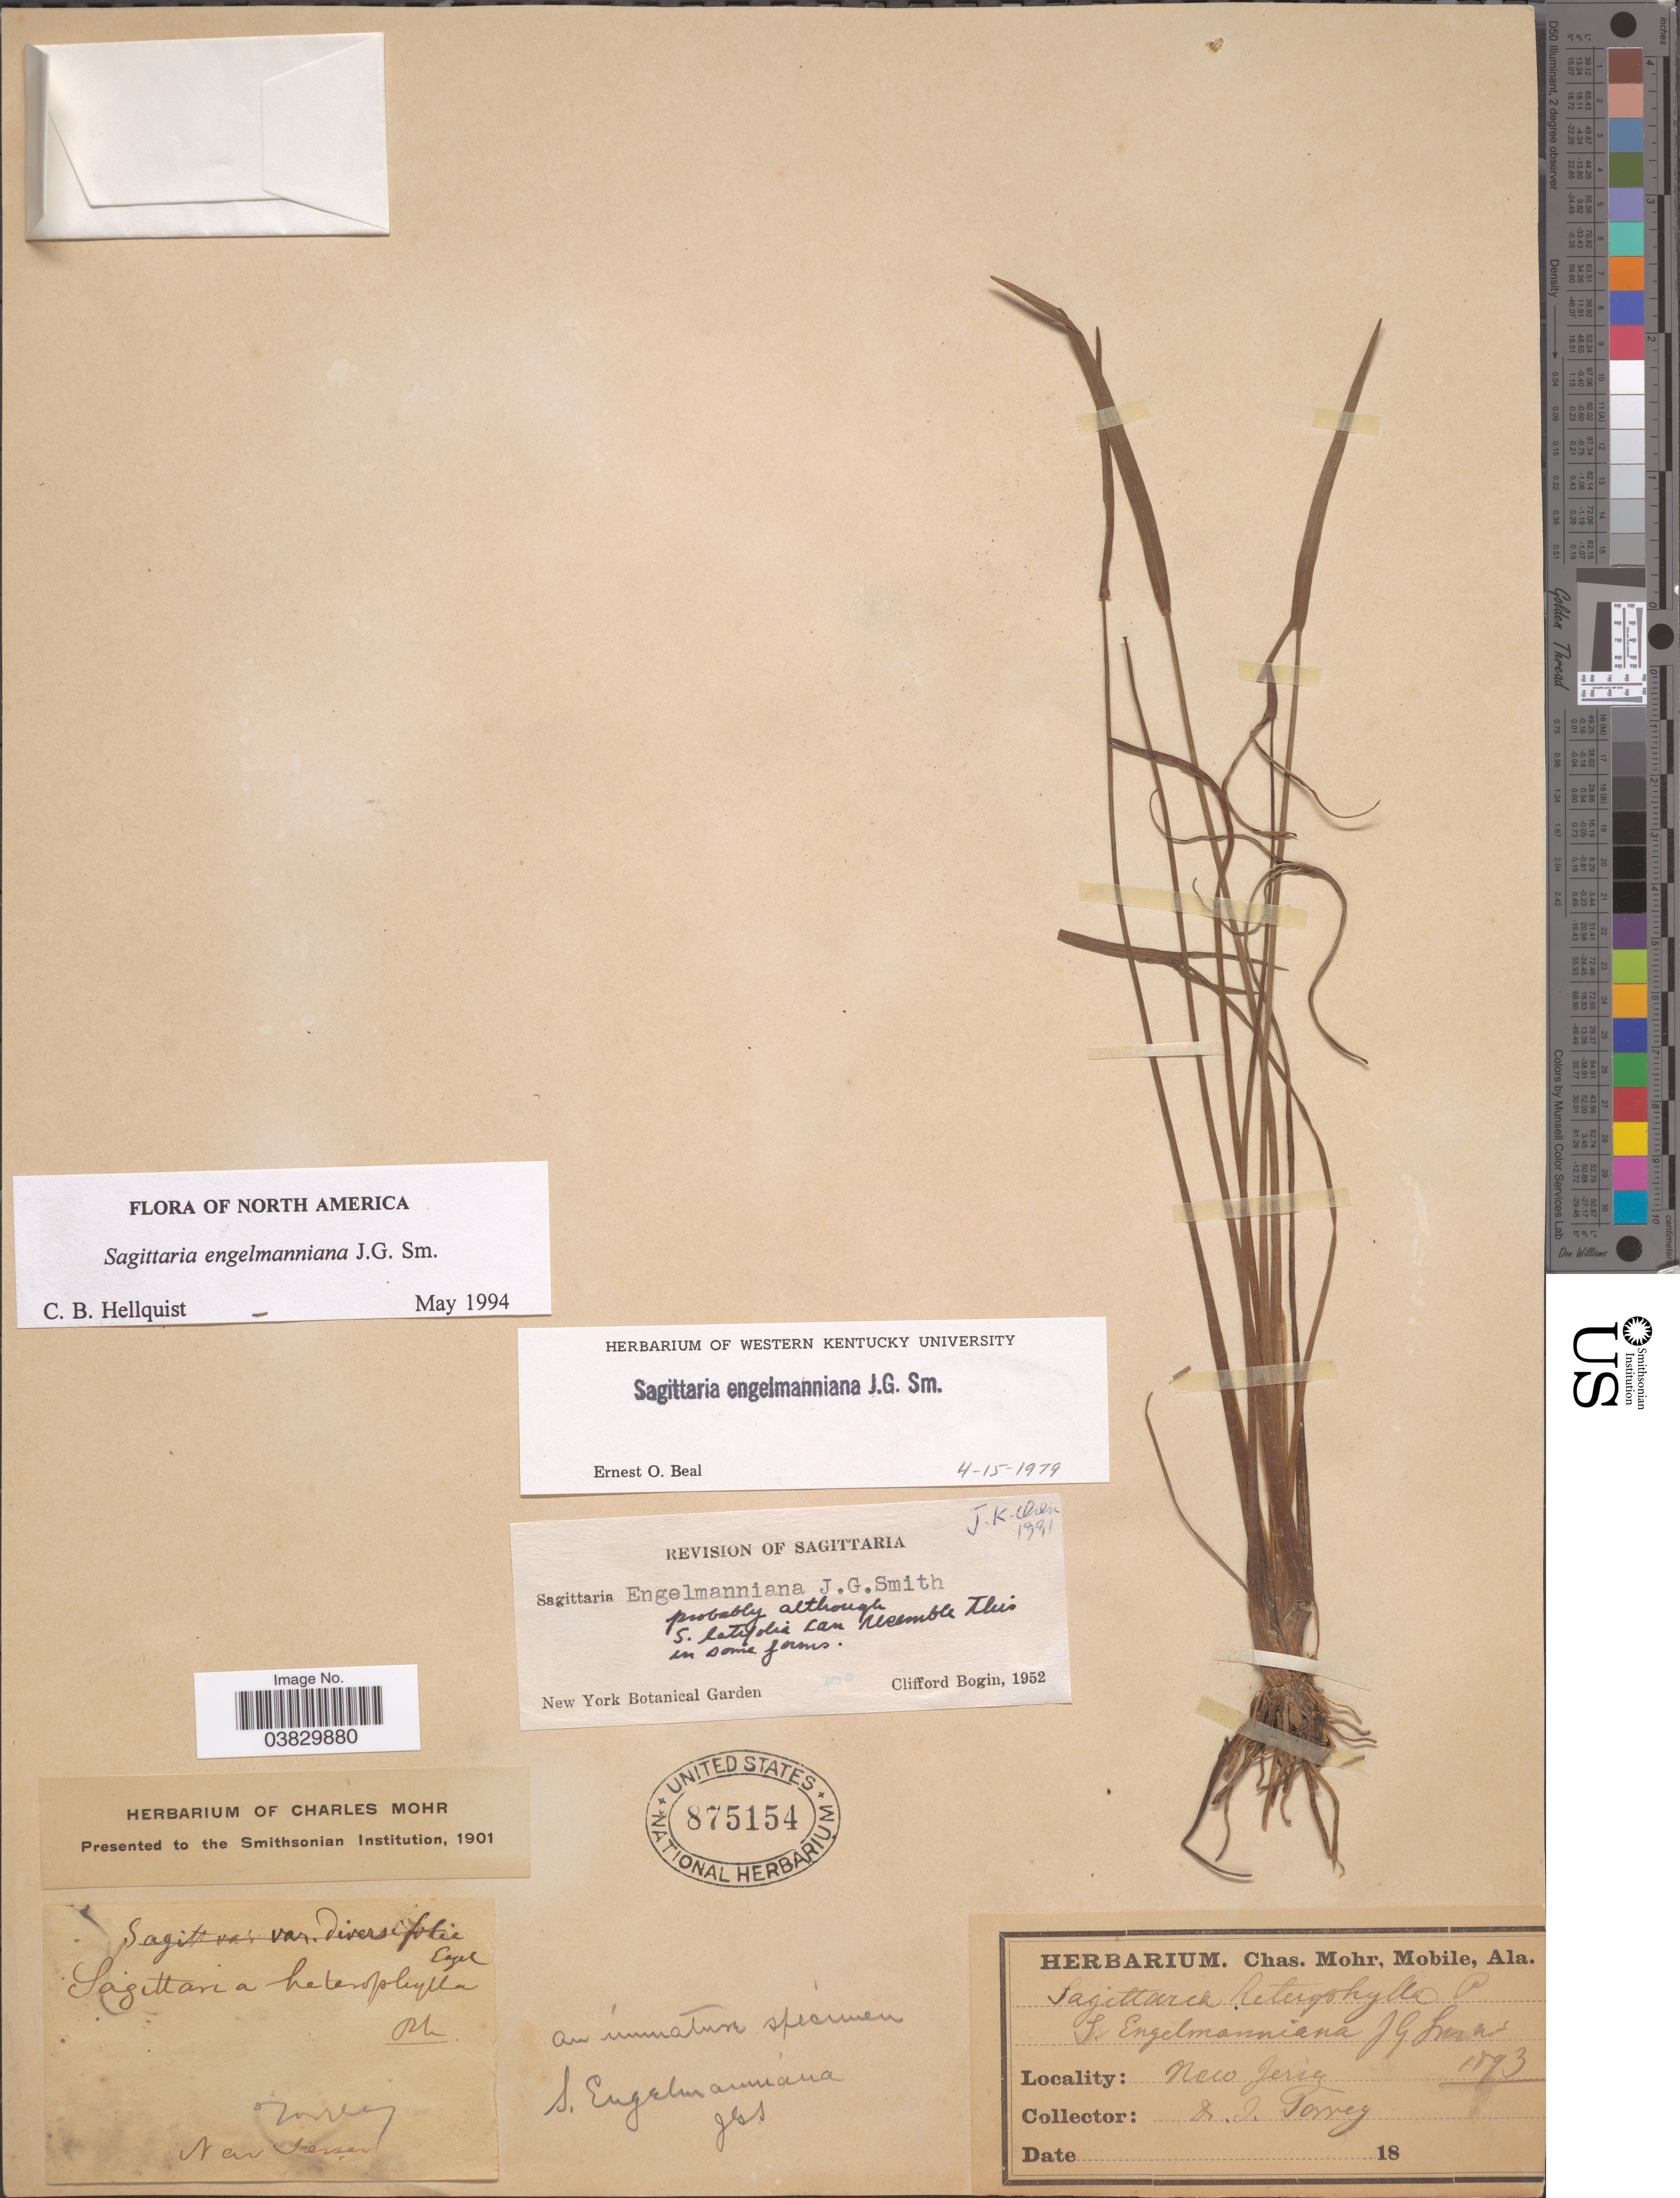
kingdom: Plantae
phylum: Tracheophyta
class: Liliopsida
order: Alismatales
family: Alismataceae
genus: Sagittaria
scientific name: Sagittaria engelmanniana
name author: J.G. Sm.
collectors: J. Torrey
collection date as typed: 18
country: United States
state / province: New Jersey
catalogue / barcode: US 875154